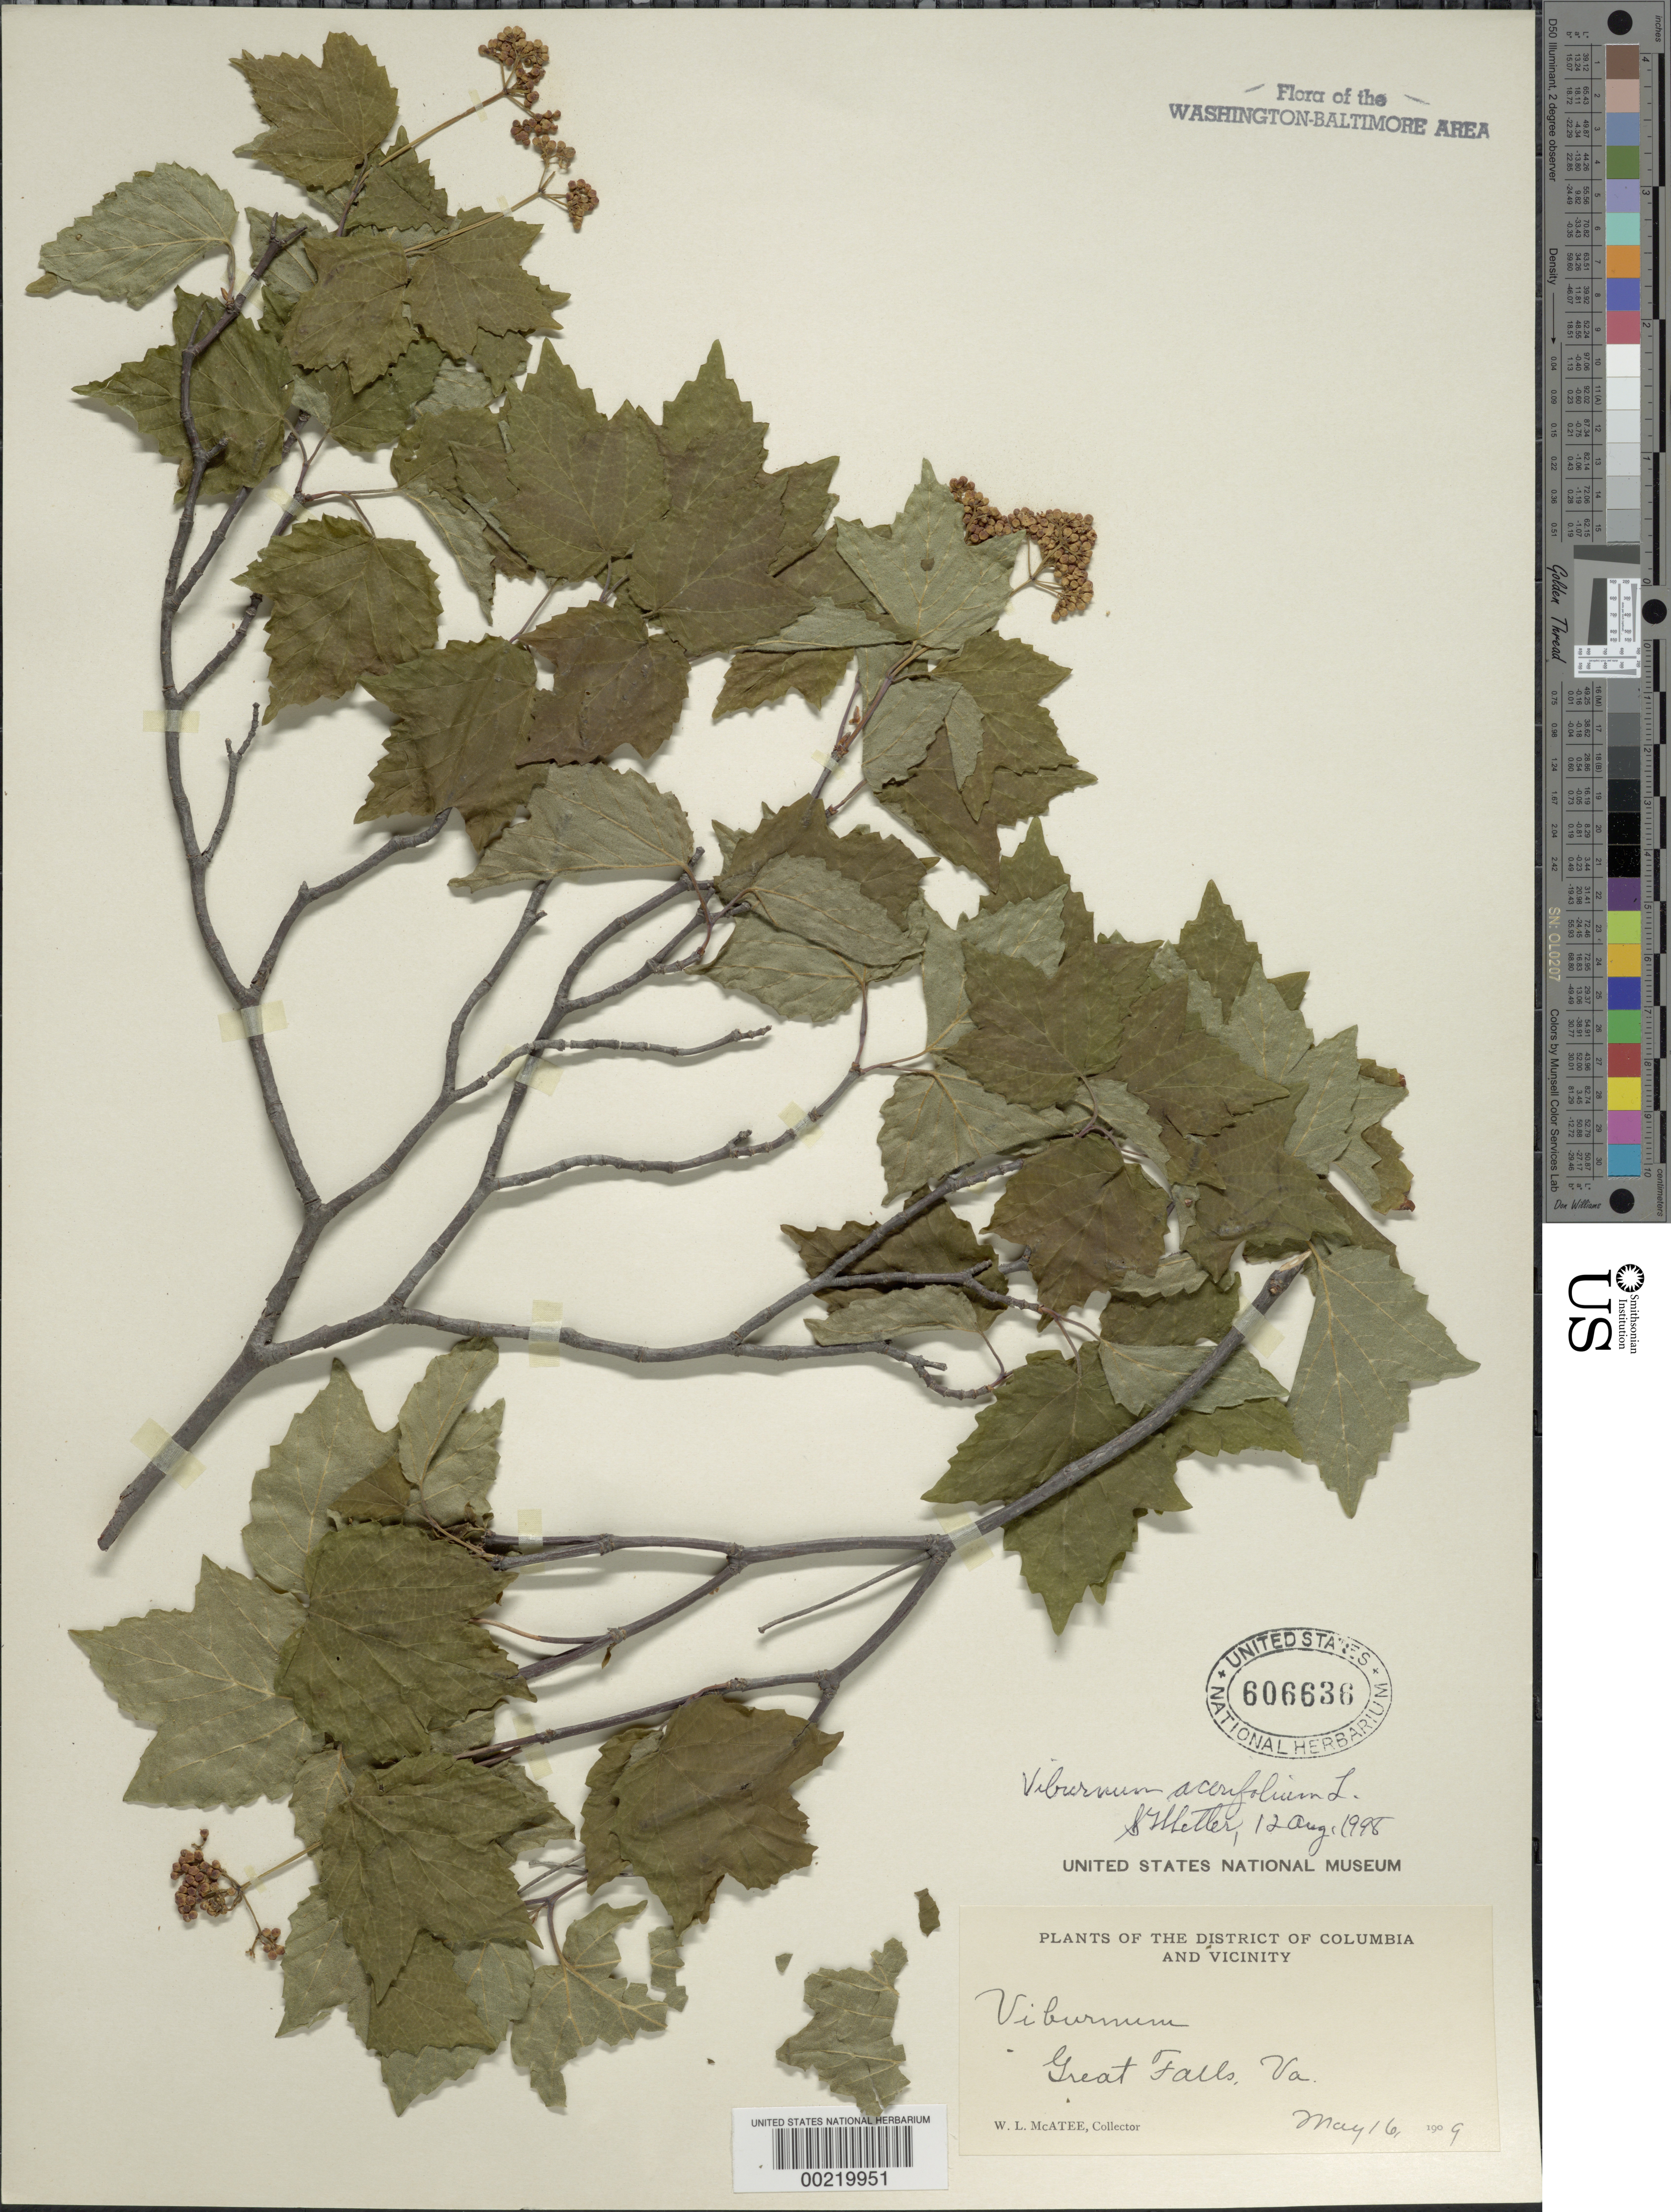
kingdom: Plantae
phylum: Tracheophyta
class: Magnoliopsida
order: Dipsacales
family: Viburnaceae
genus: Viburnum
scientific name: Viburnum acerifolium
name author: L.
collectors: W. McAtee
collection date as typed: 16 May 1909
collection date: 1909-05-16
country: United States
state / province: Virginia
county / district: Fairfax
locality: Great Falls C. & O. Canal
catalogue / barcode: US 606636